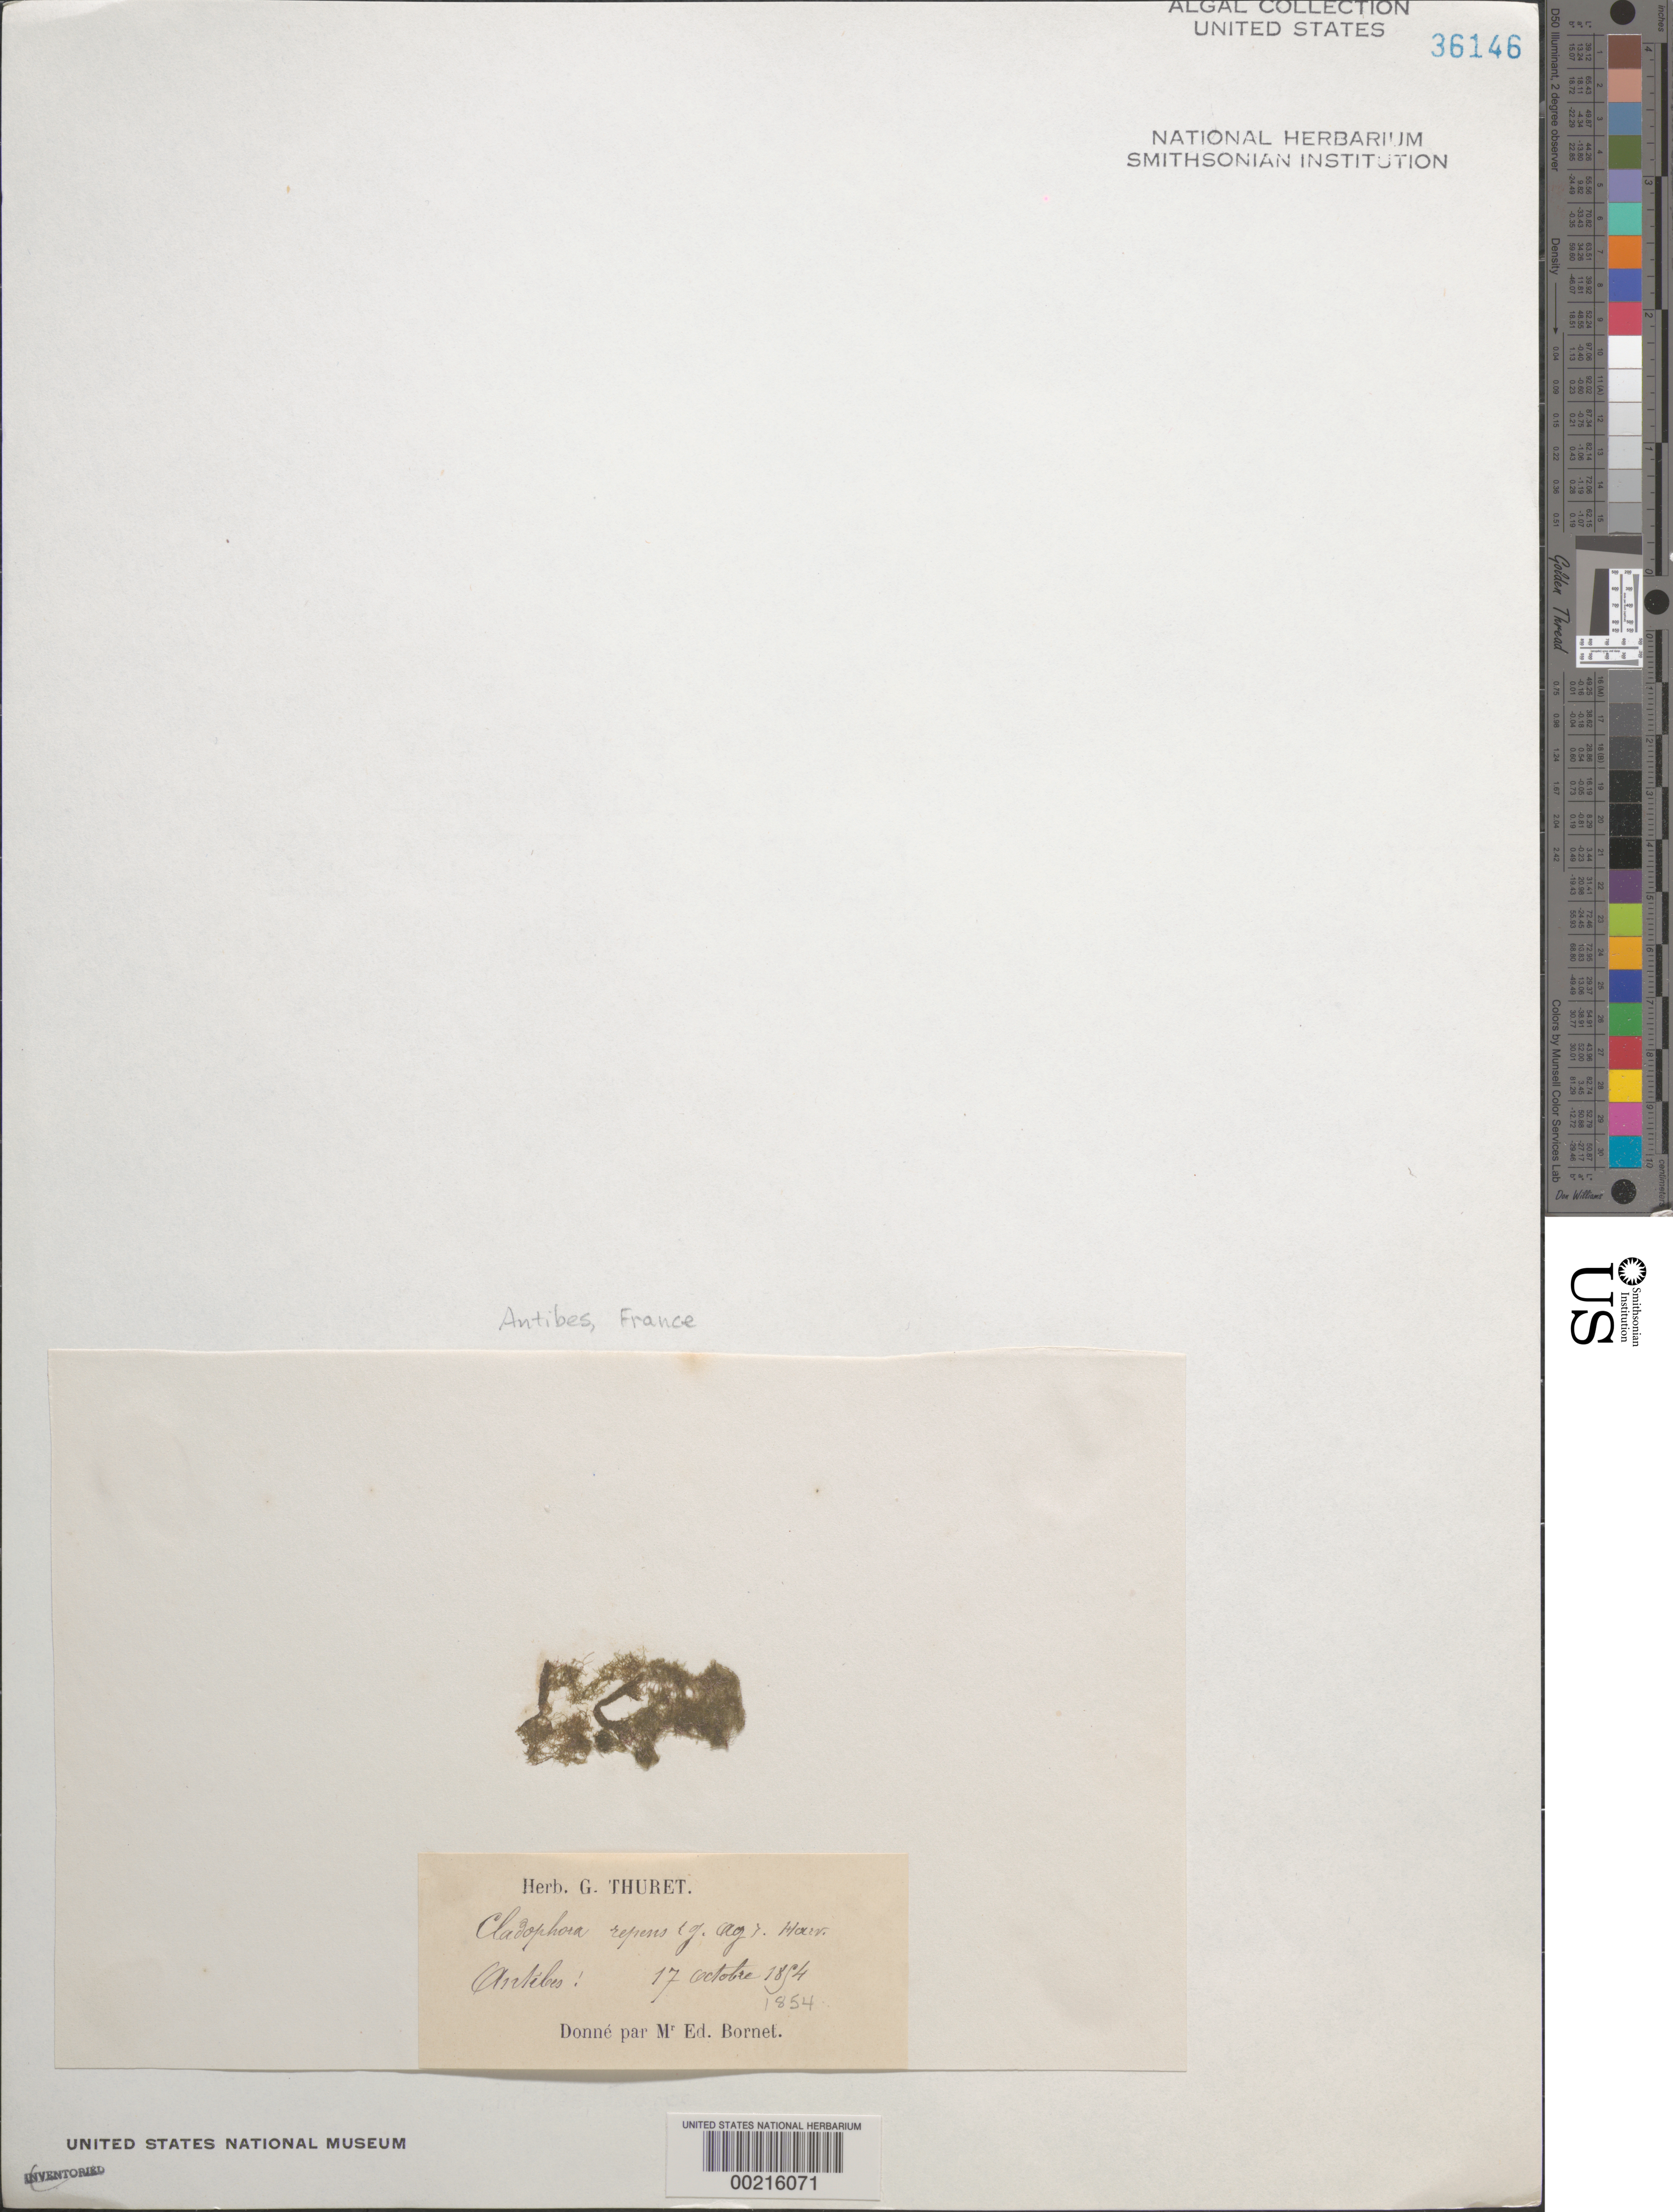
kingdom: Plantae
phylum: Chlorophyta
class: Ulvophyceae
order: Cladophorales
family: Cladophoraceae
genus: Cladophora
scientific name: Cladophora coelothrix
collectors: Thuret, G. (herbarium)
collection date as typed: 17 Oct 1854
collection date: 1854-10-17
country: France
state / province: Provence-Alpes-Côte d'Azur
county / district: Alpes-Maritimes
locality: Antibes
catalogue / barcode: US 36146